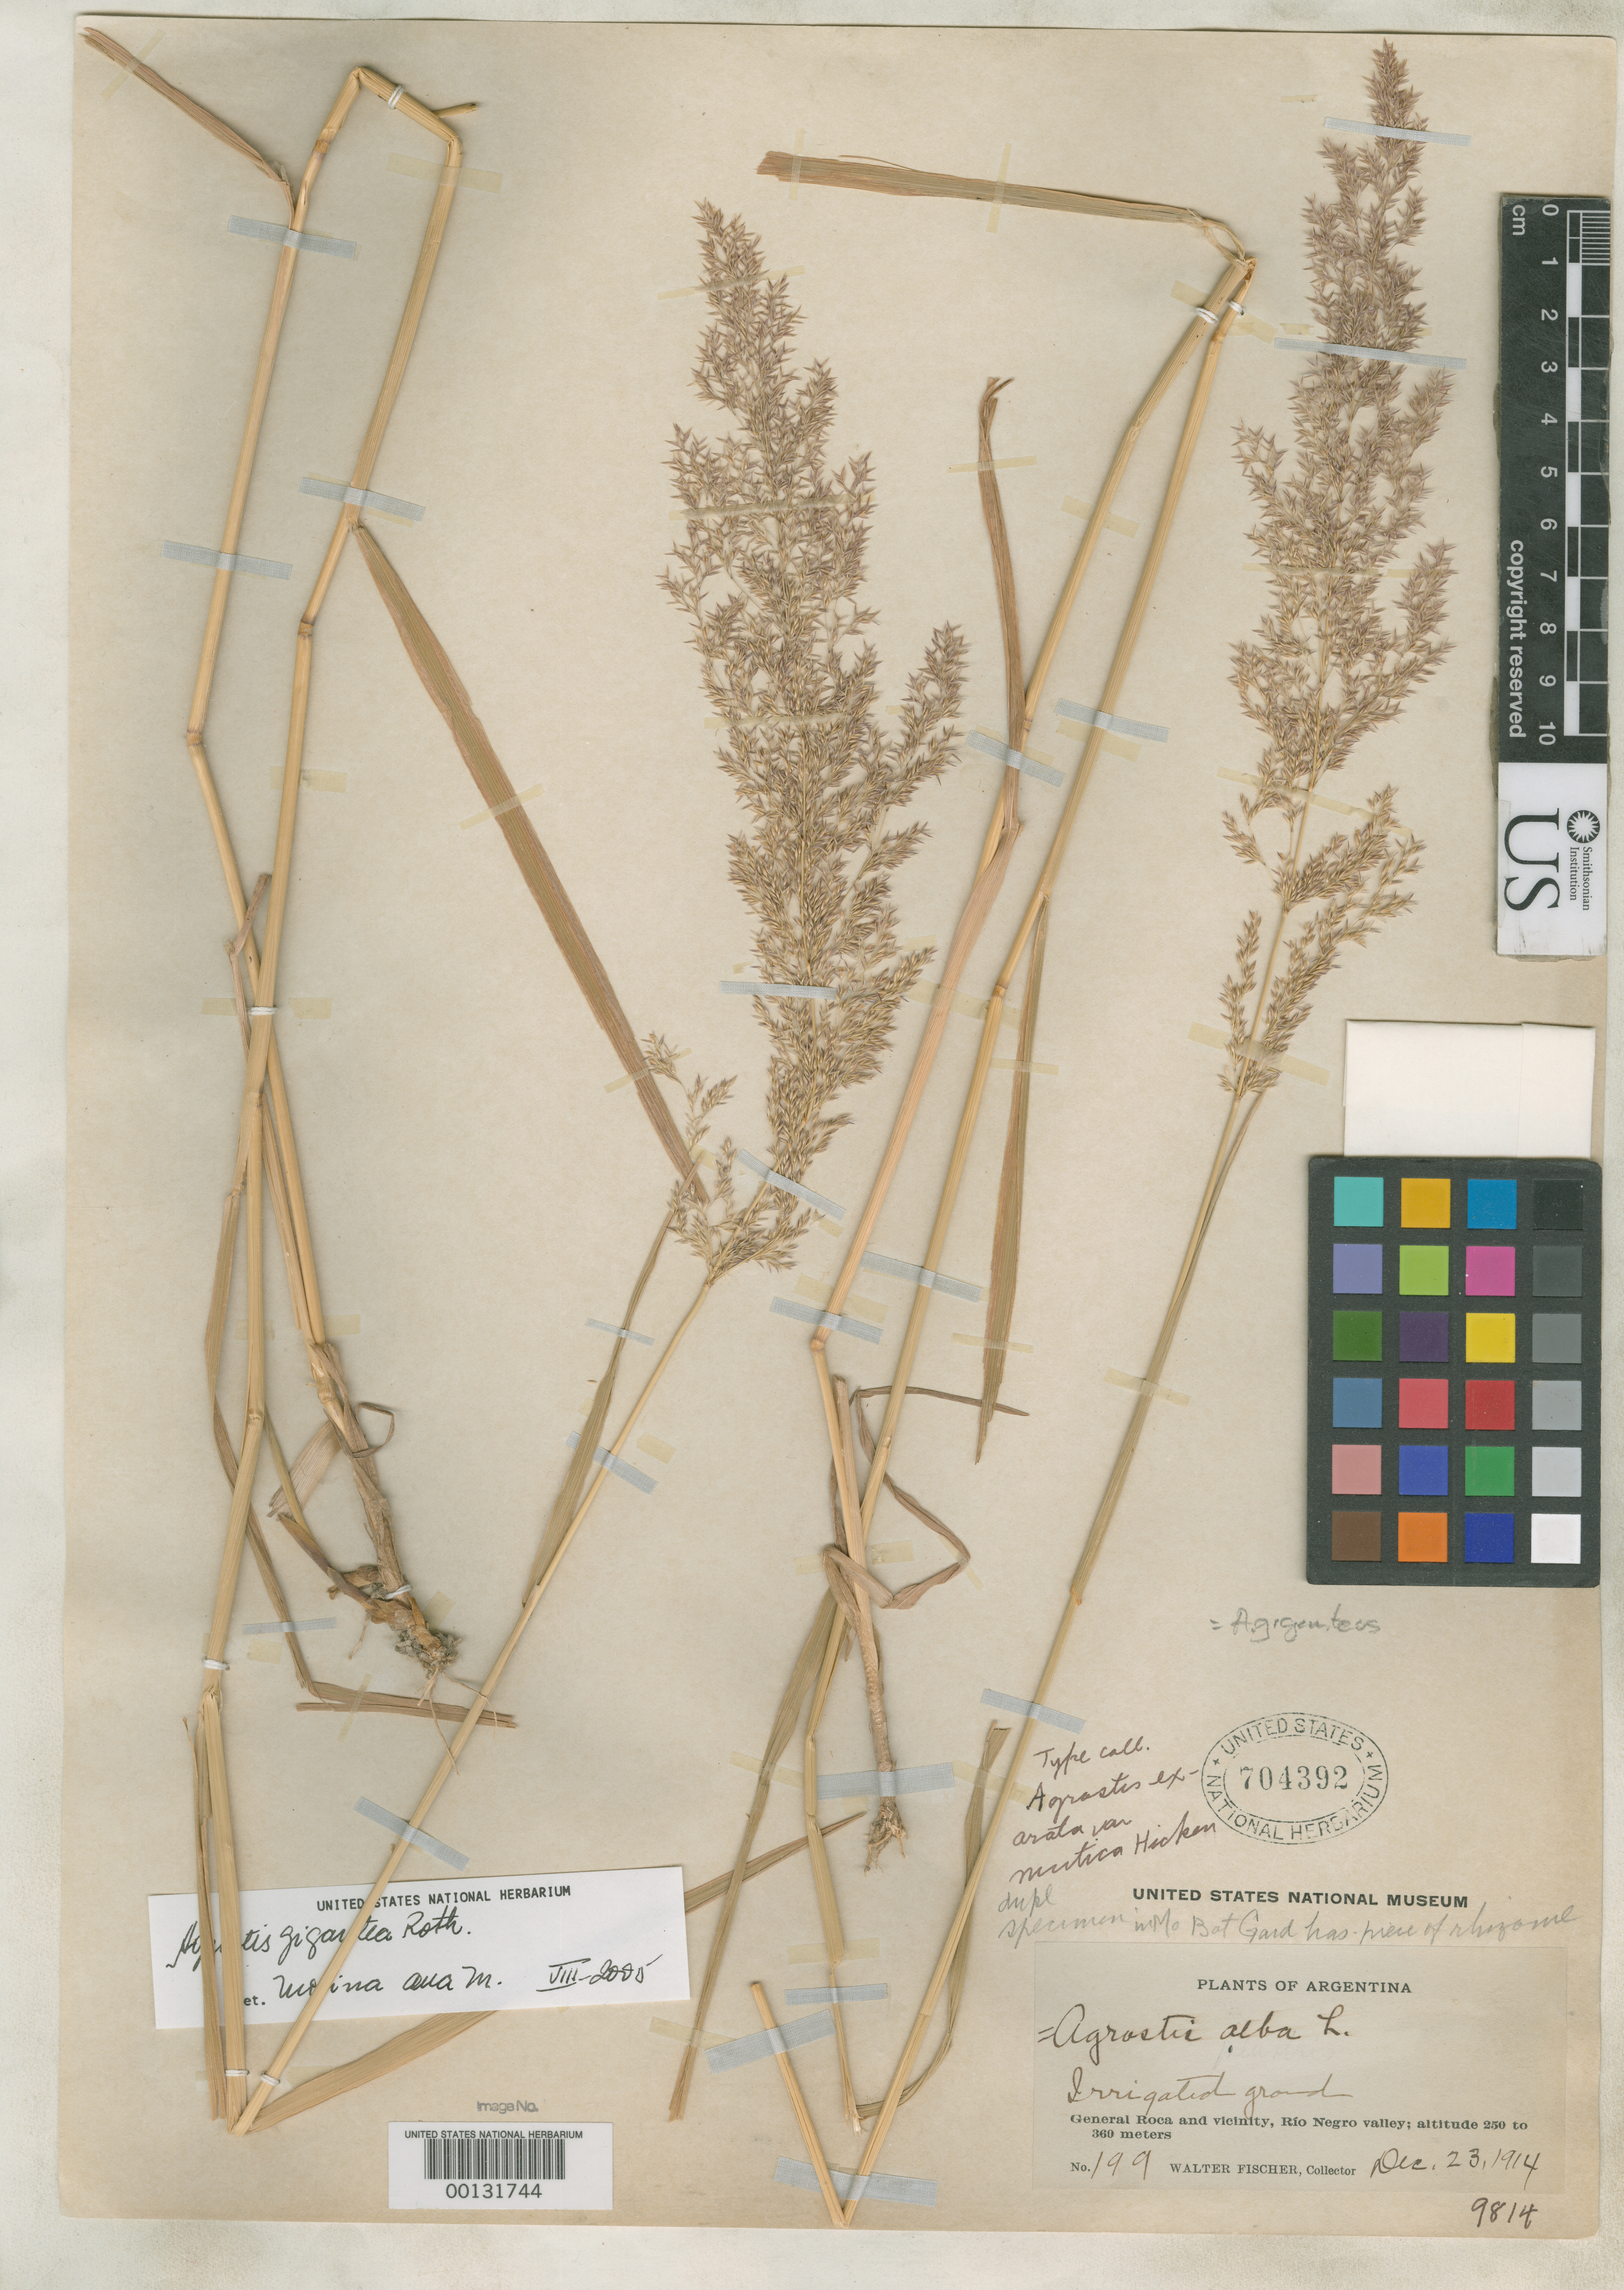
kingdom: Plantae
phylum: Tracheophyta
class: Liliopsida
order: Poales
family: Poaceae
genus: Agrostis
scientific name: Agrostis exarata var. mutica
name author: Hicken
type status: Isotype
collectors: W. Fischer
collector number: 199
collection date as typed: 23 Dec 1914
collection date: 1914-12-23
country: Argentina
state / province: Río Negro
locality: General Roca vicinity, Rio Negro Valley.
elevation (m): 250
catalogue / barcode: US 704392